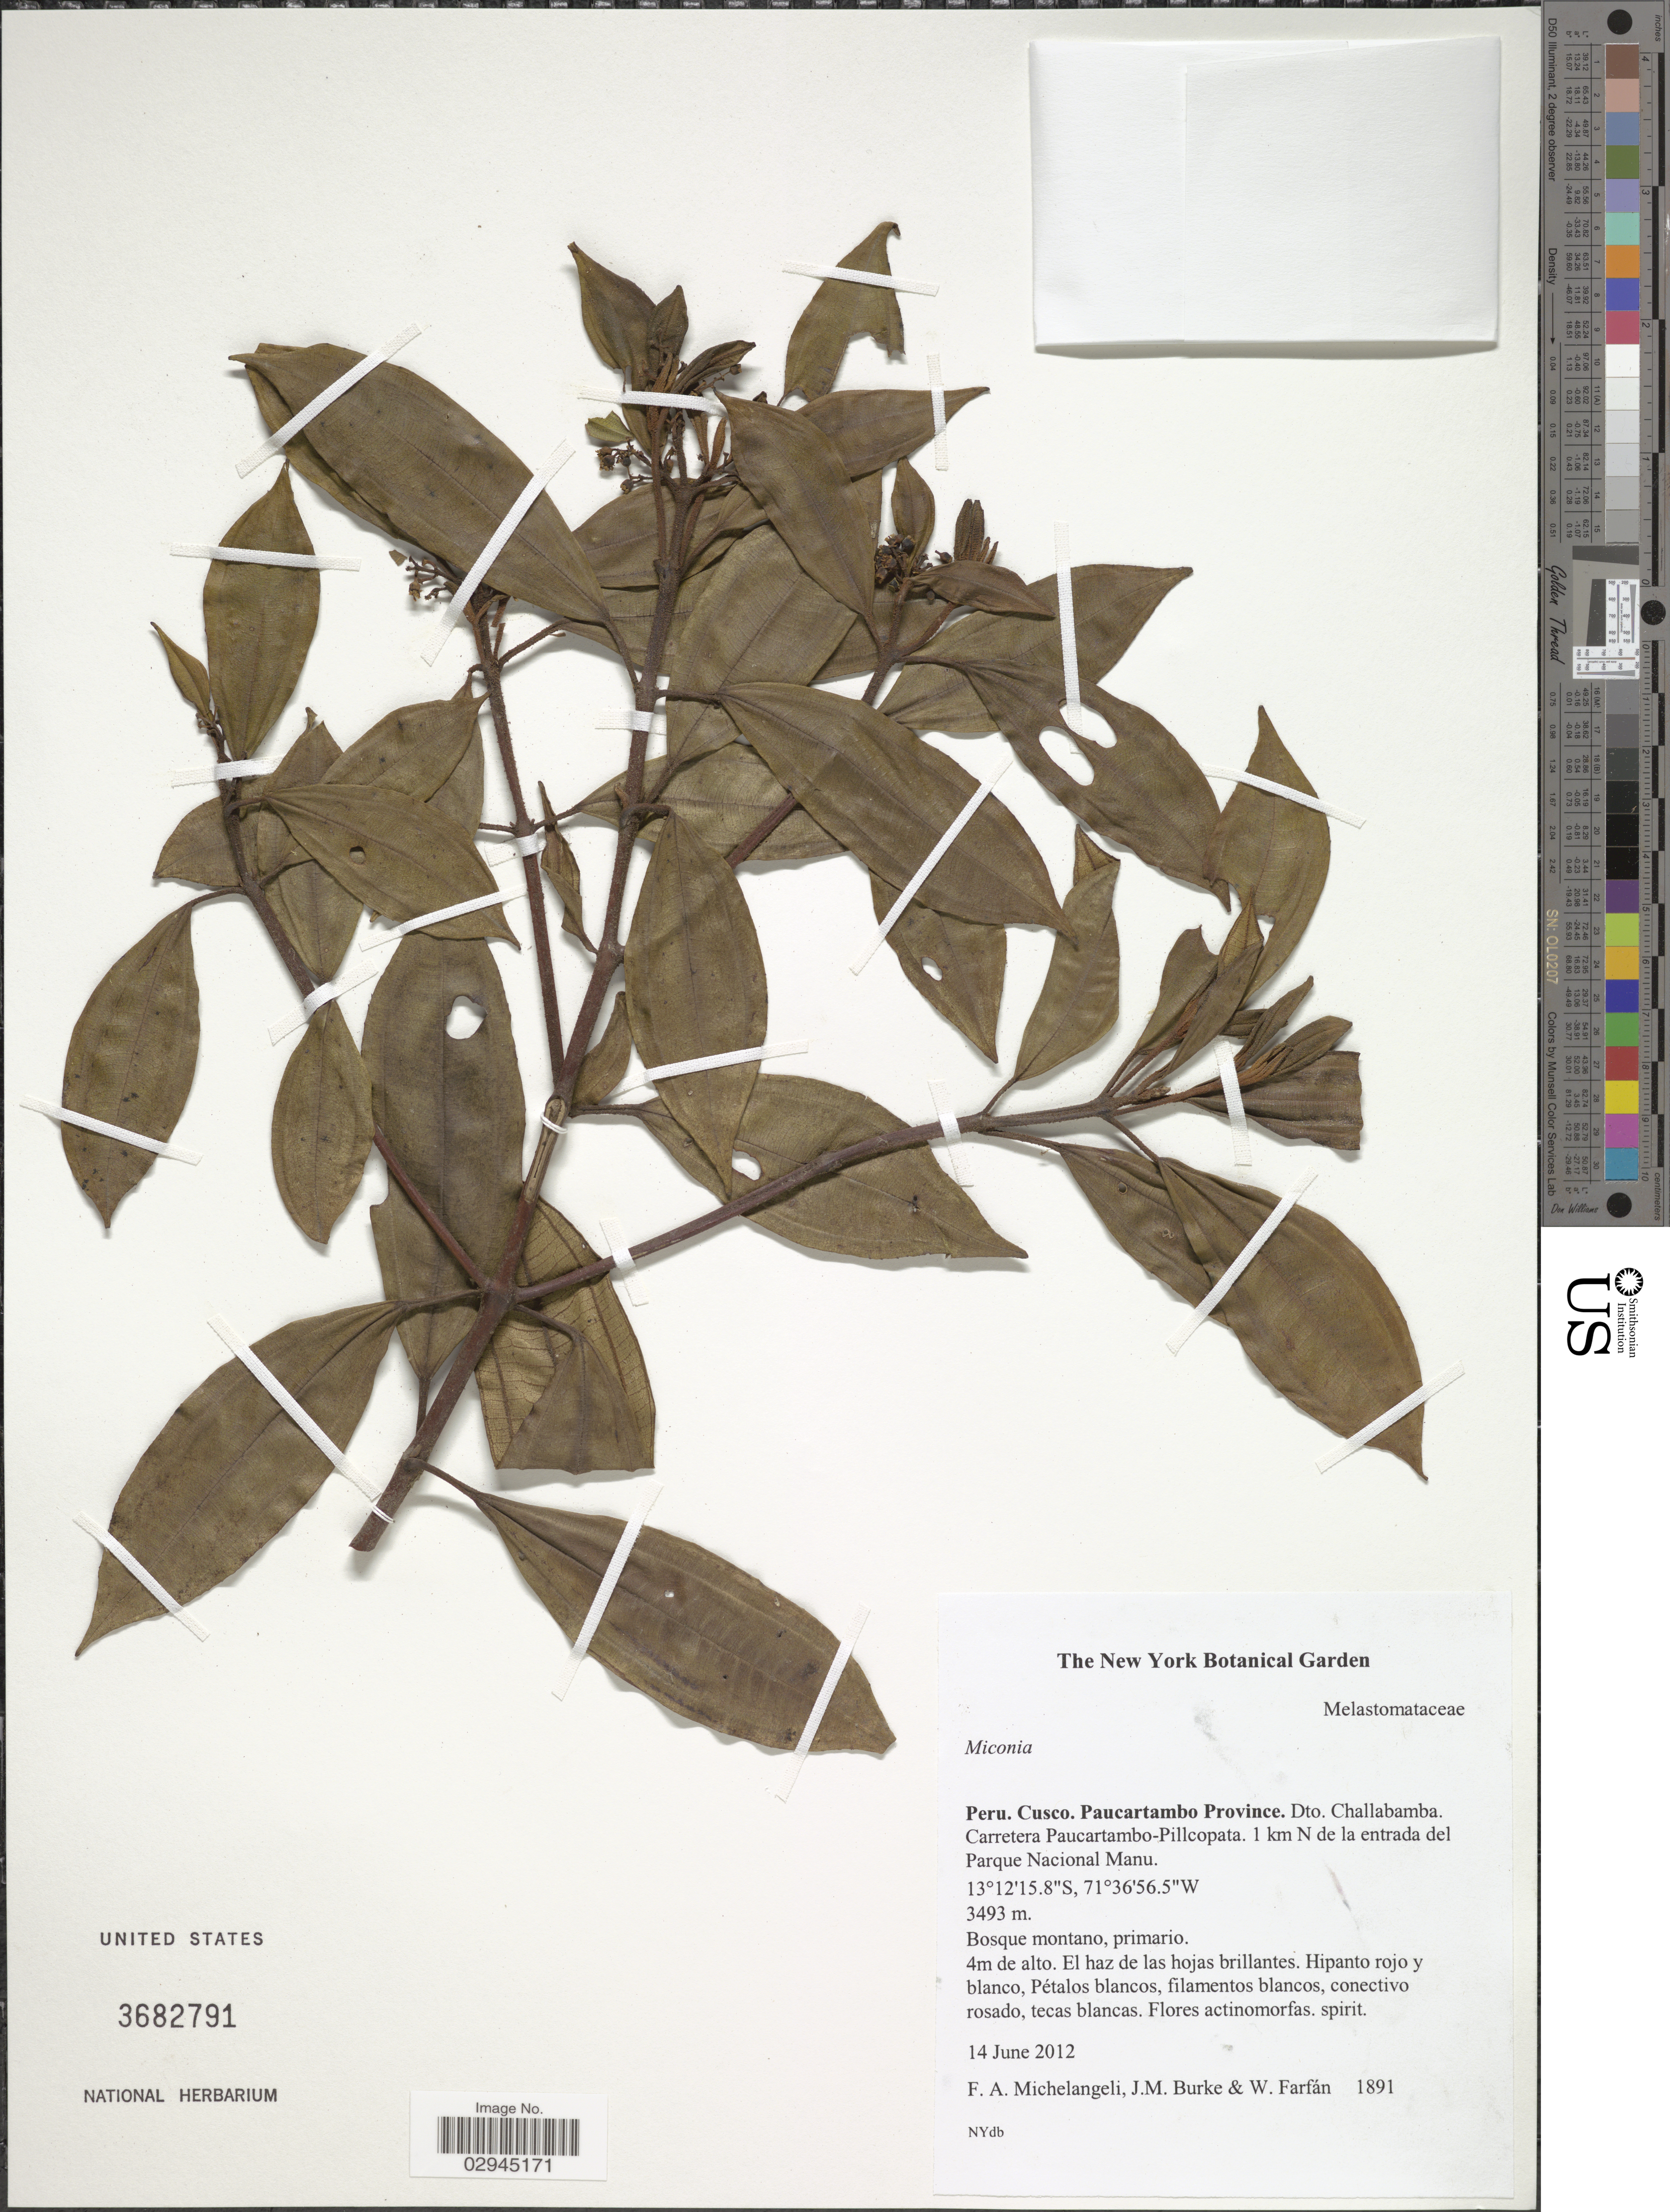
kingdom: Plantae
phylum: Tracheophyta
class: Magnoliopsida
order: Myrtales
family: Melastomataceae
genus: Miconia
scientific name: Miconia sp.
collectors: F. A. Michelangeli, Jac. M. Burke & W. Farfán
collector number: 1891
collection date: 2012-06-14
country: Peru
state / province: Cusco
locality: Paucartambo Province. Dto. Challabamba. Carretera Paucartambo-Pillcopata. 1 km N de la entrada del Parque Nacional Manu.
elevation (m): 3493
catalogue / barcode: US 3682791